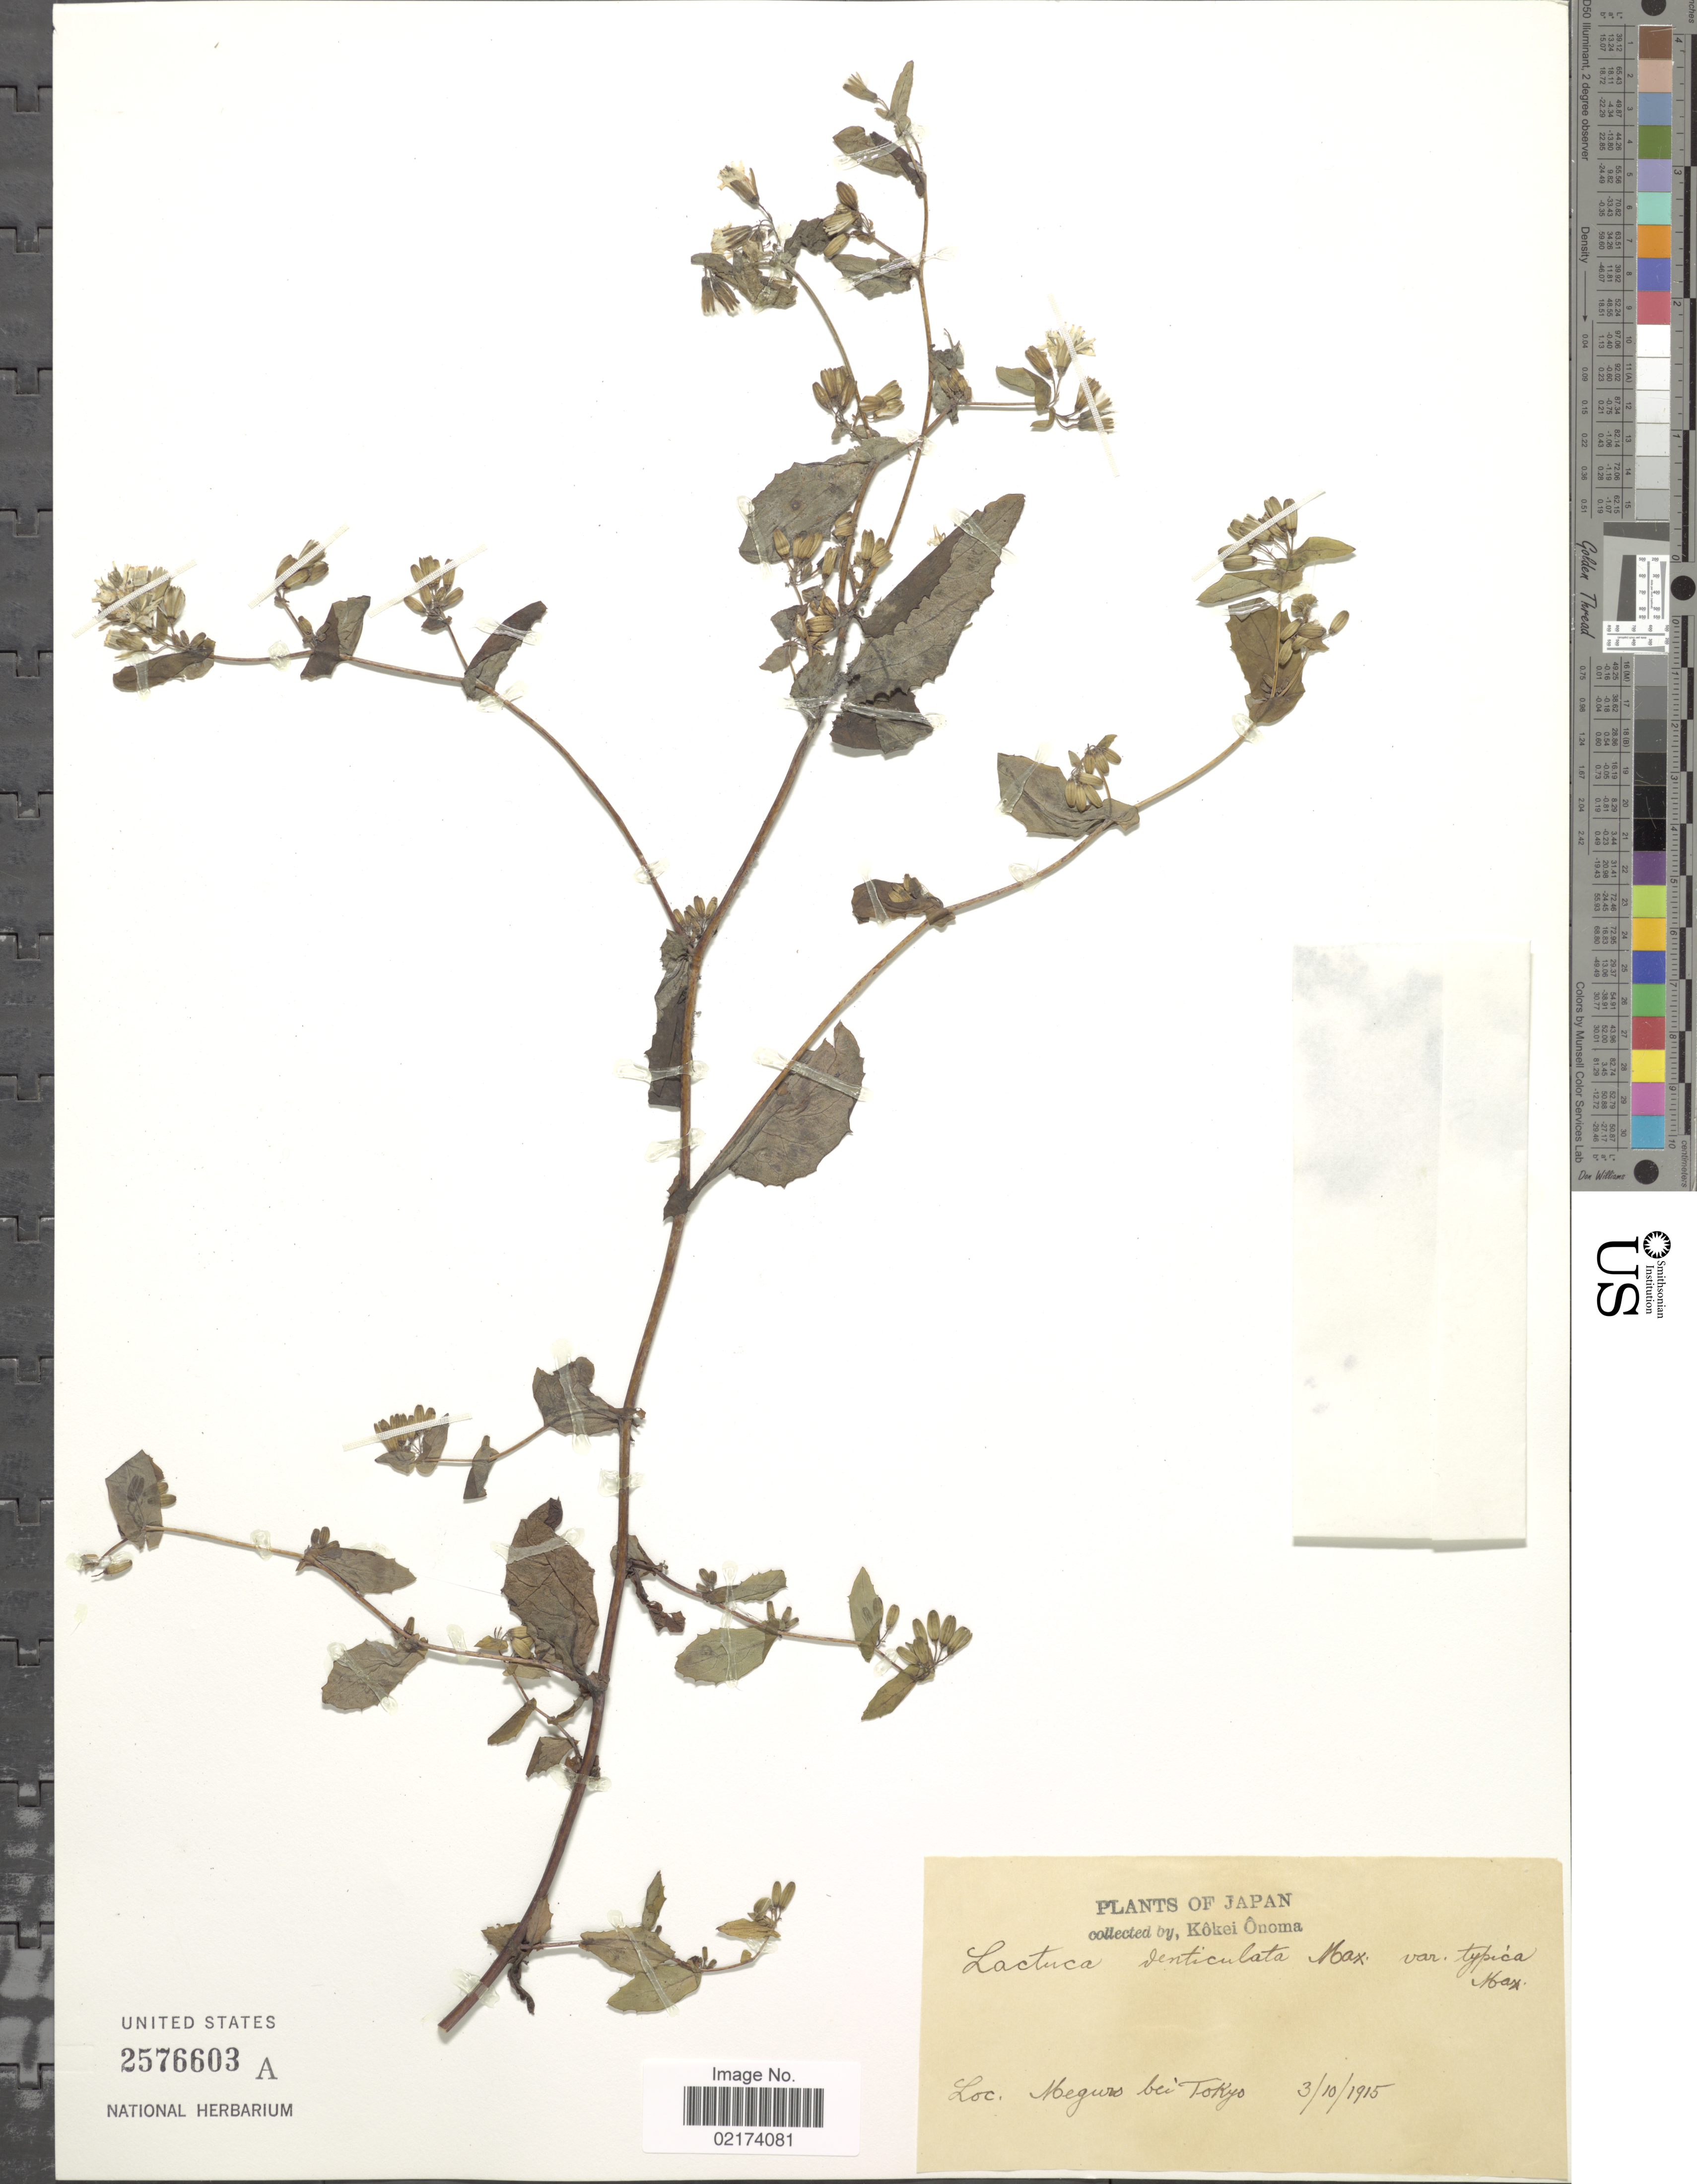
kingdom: Plantae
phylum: Tracheophyta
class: Magnoliopsida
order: Asterales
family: Asteraceae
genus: Crepidiastrum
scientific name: Crepidiastrum denticulatum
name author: (Houtt.) Pak & Kawano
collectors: K. Onoma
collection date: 1915-10-03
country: Japan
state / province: Tokyo, Federal City of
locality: Meguro bei Tokyo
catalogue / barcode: US 2576603A